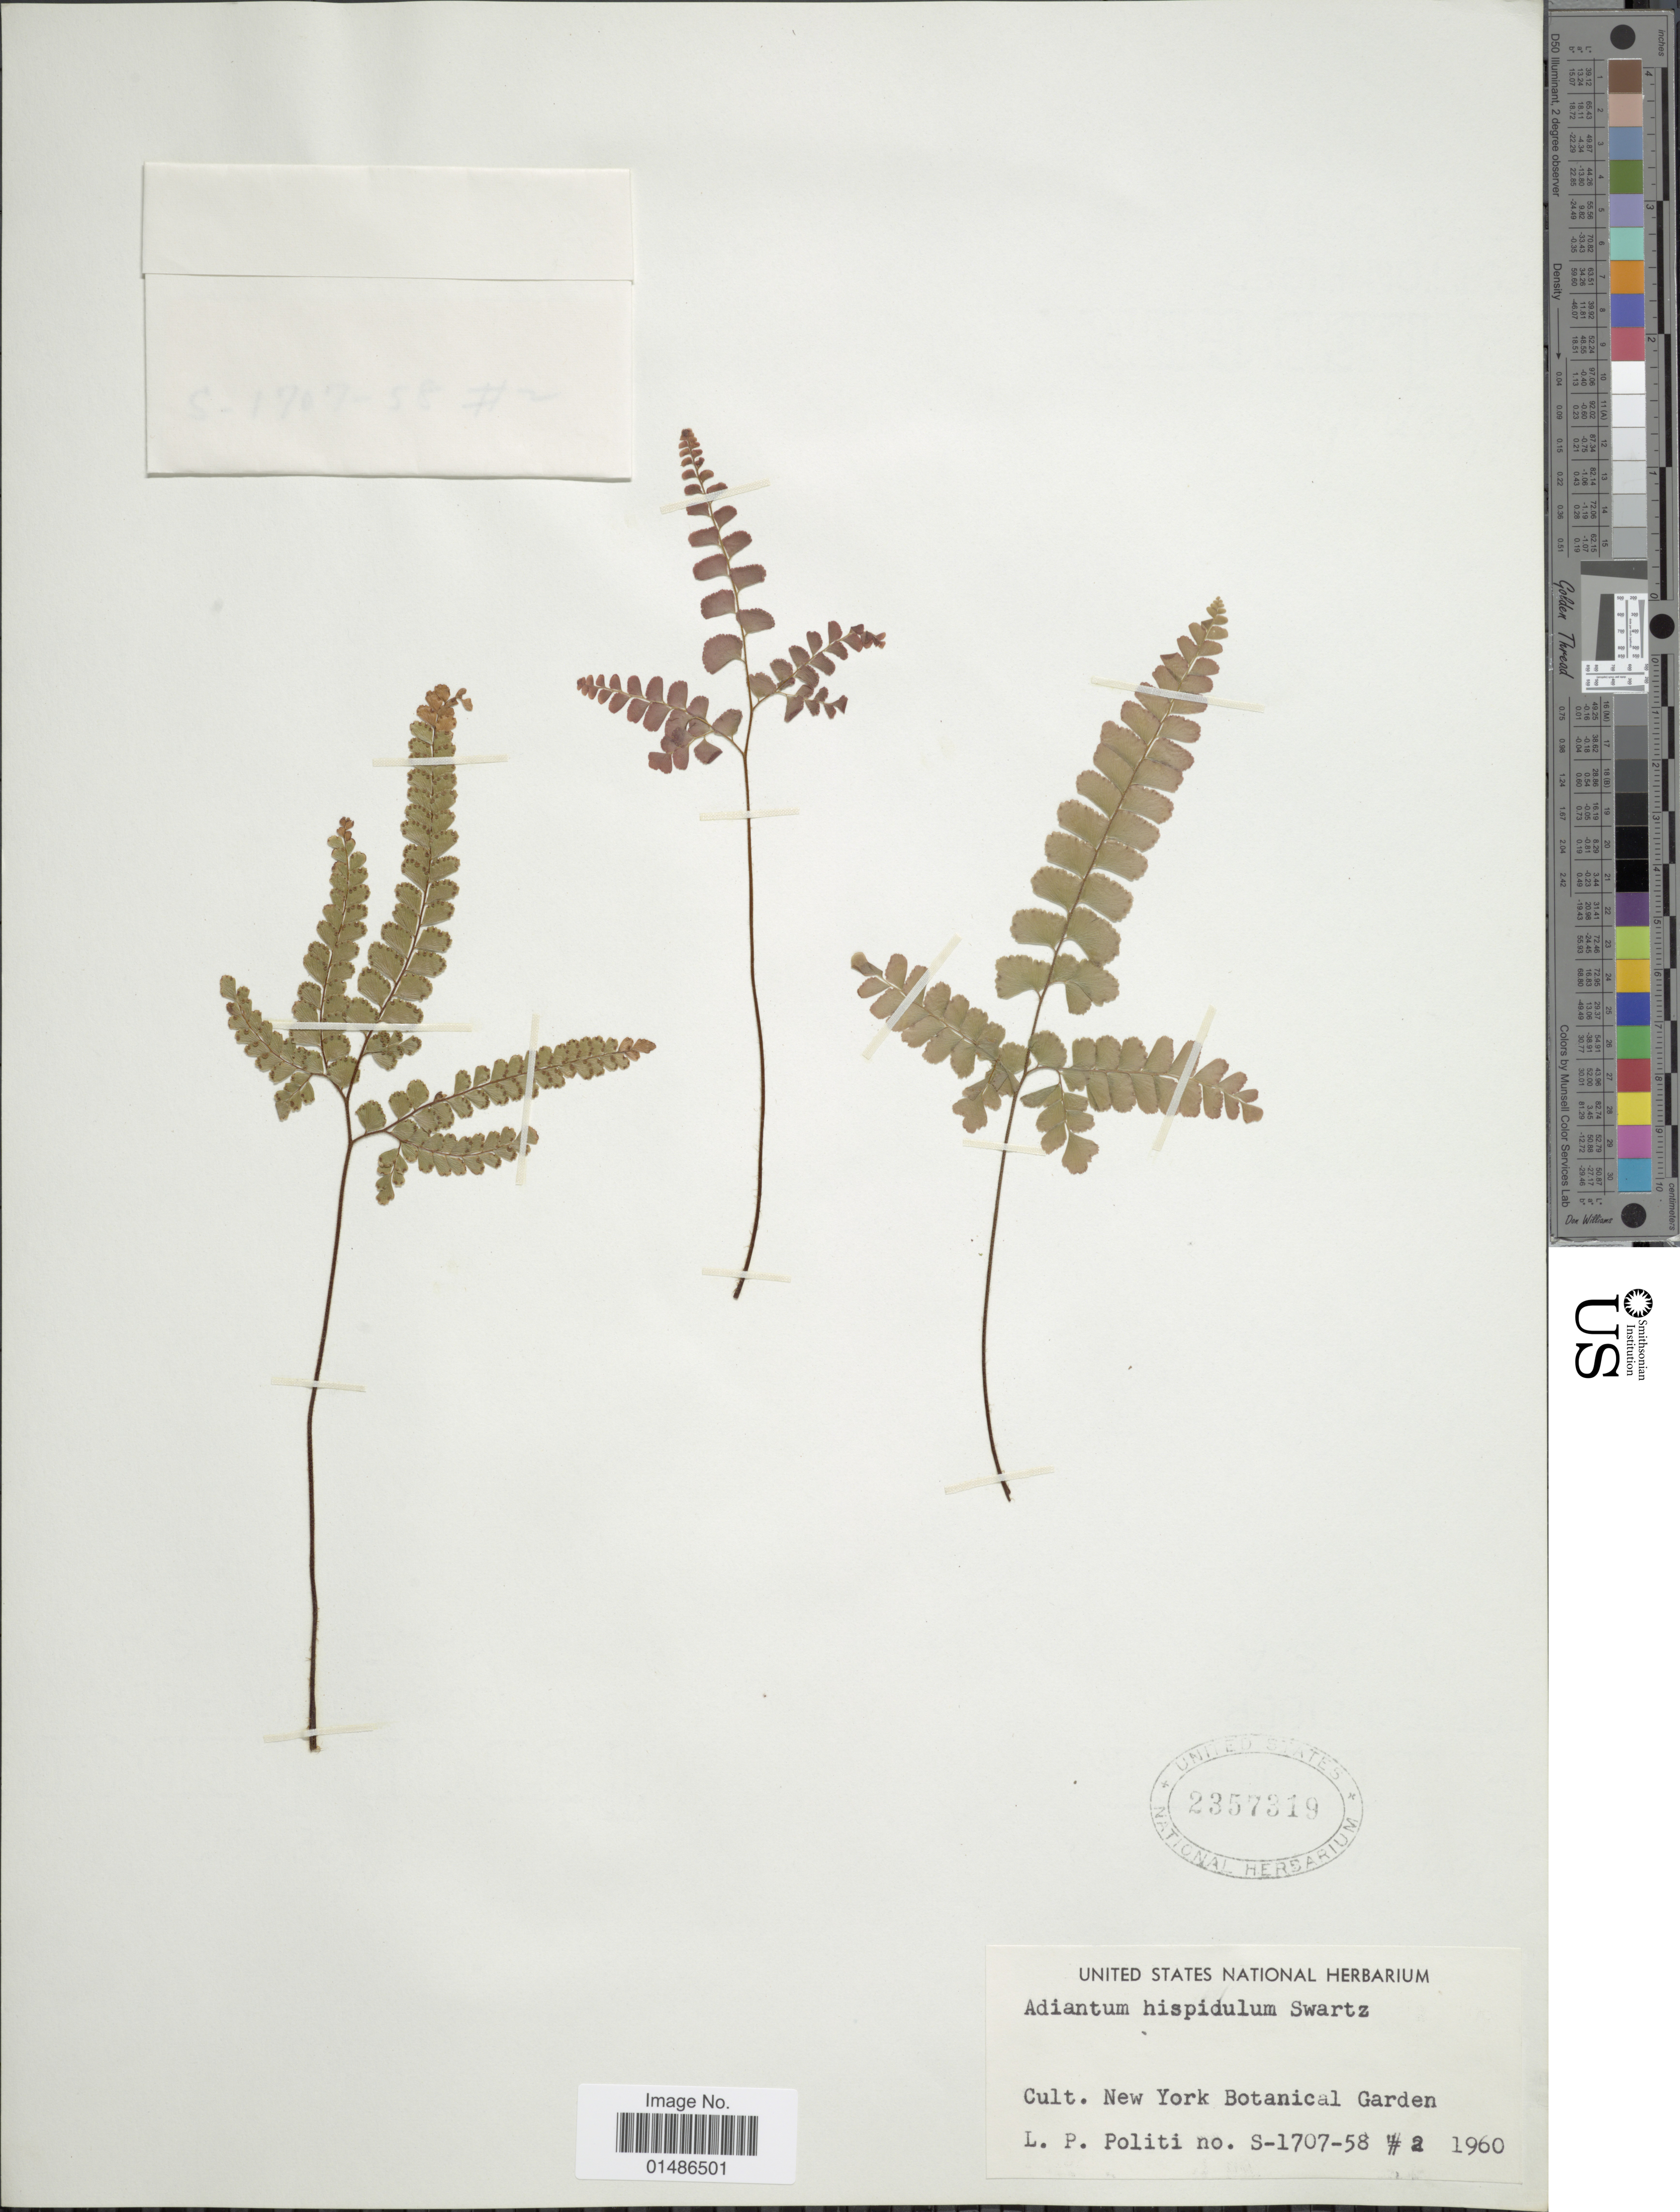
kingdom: Plantae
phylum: Tracheophyta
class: Polypodiopsida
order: Polypodiales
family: Pteridaceae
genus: Adiantum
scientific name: Adiantum hispidulum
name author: Sw.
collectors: L. Politi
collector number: S-1707-58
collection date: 1960-02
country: United States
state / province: New York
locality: Cult. New York Botanical Garden.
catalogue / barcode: US 2357319